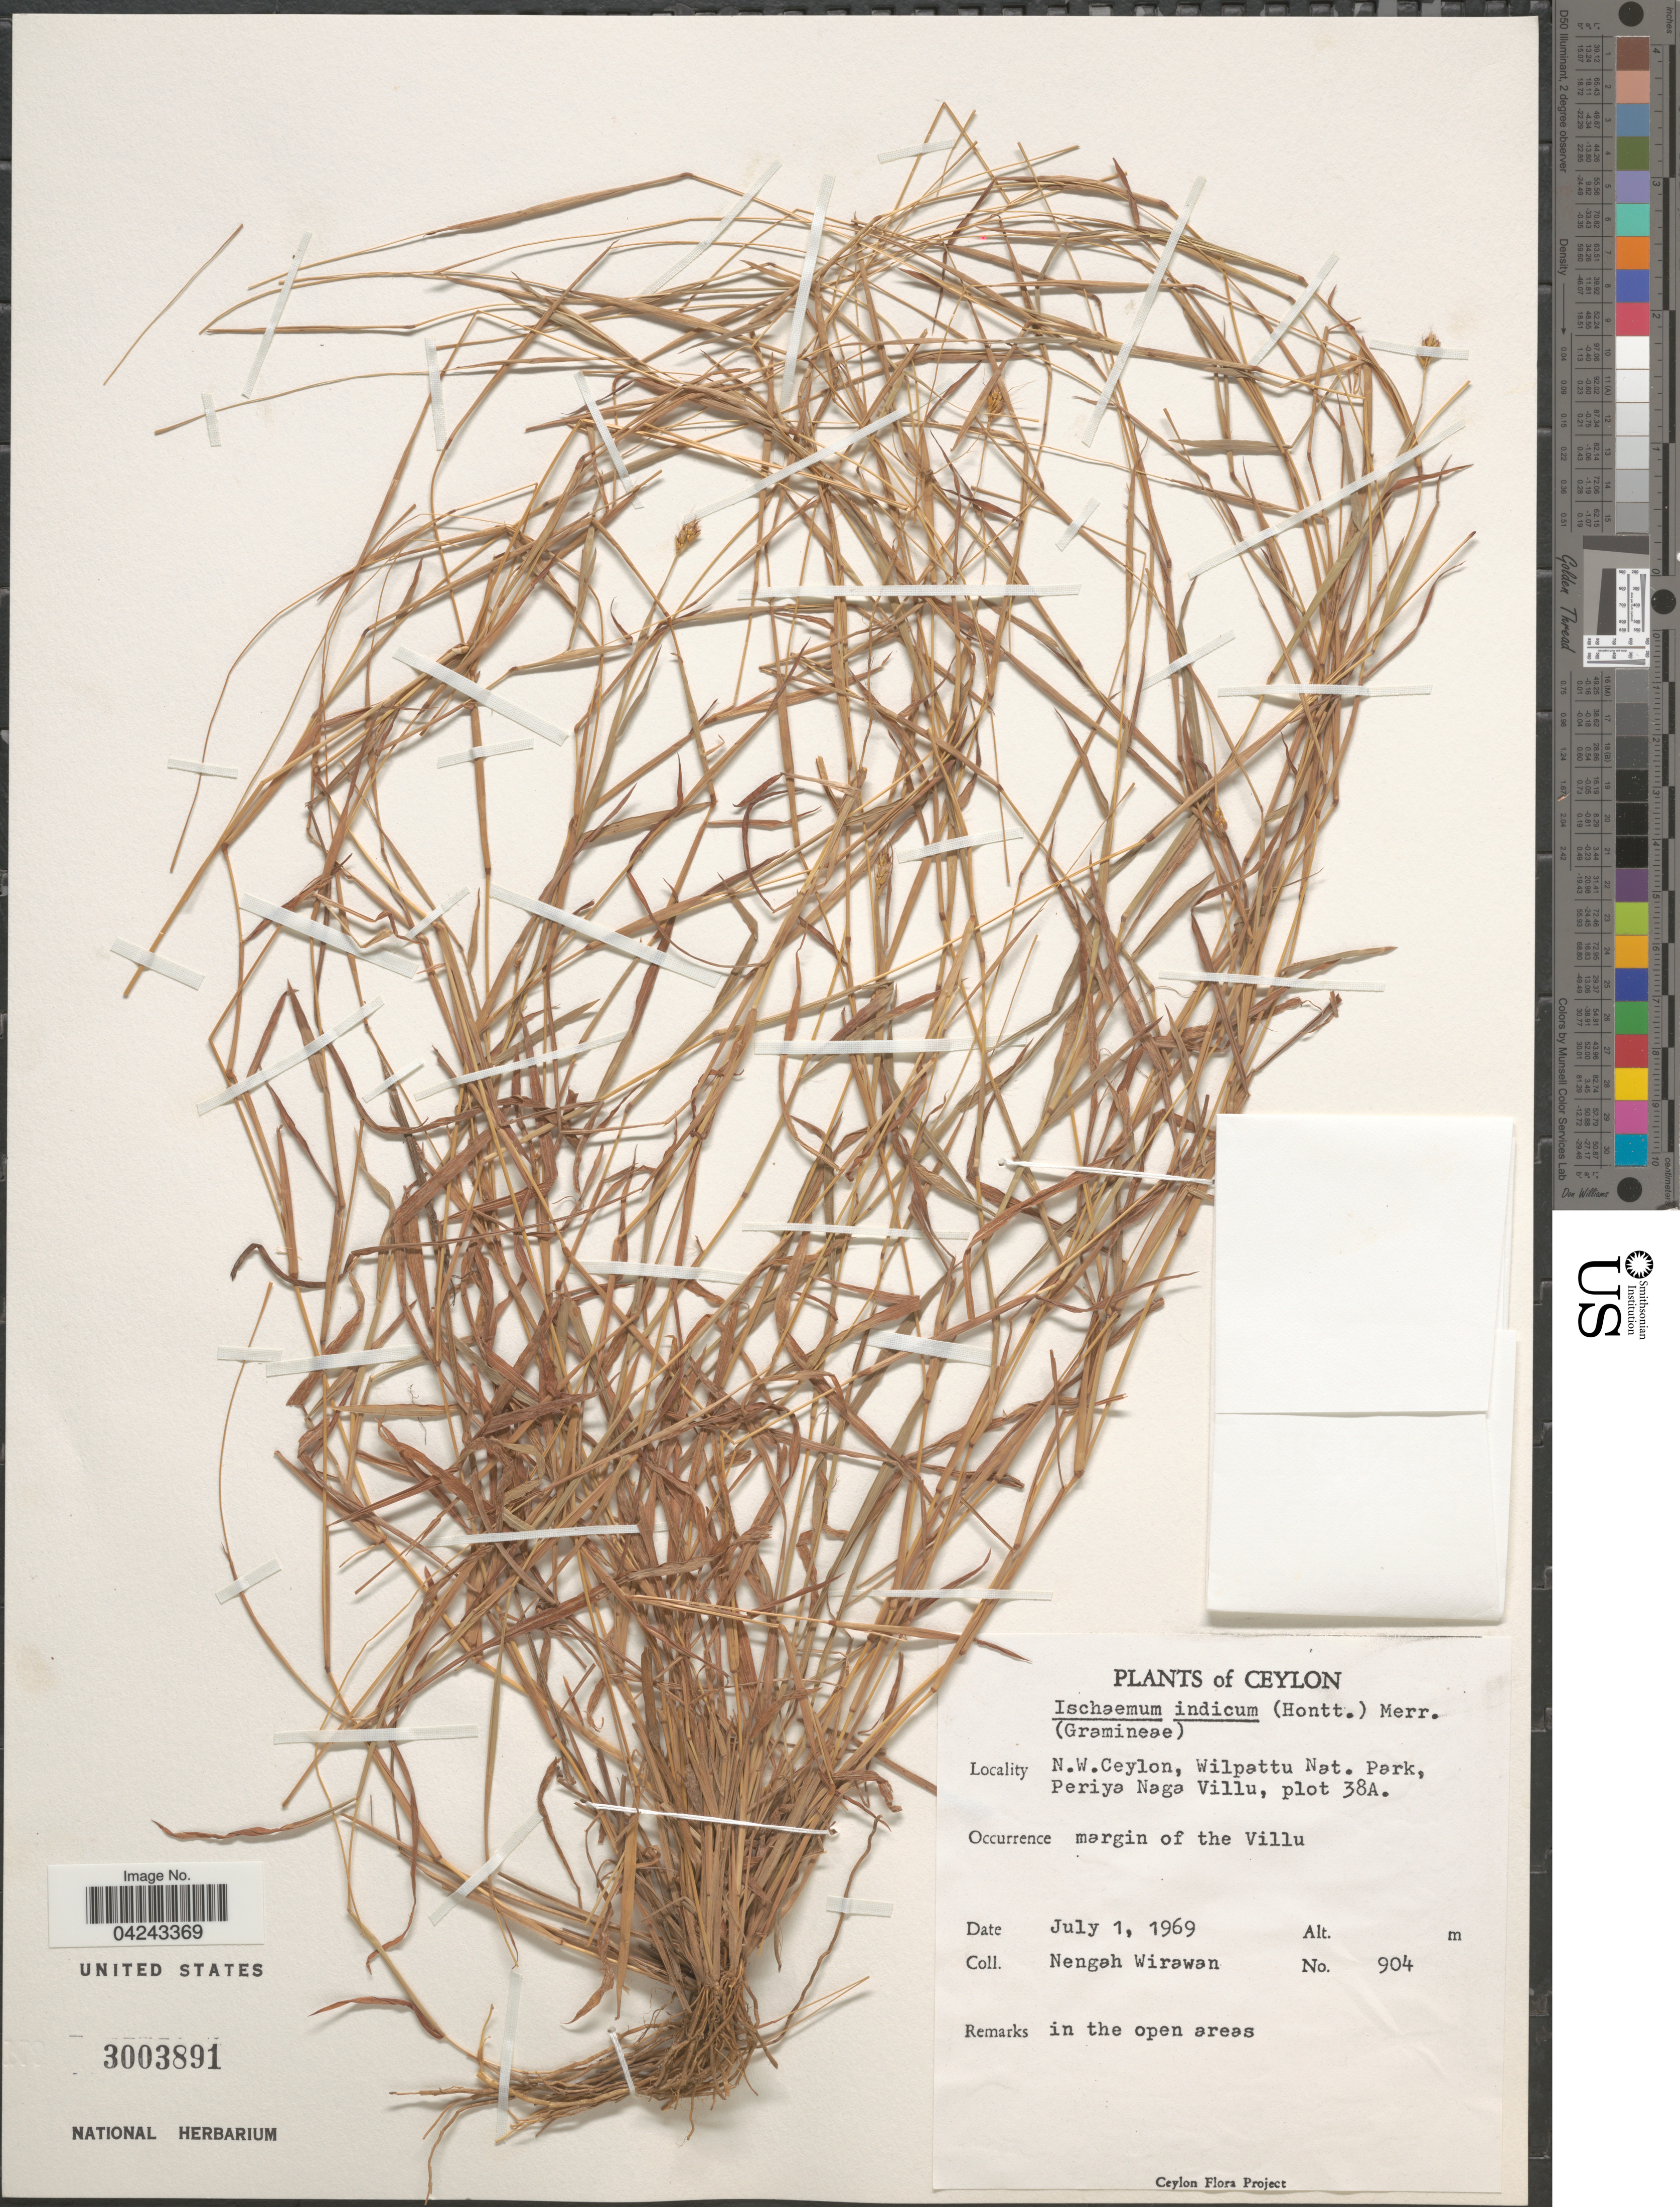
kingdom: Plantae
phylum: Tracheophyta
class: Liliopsida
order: Poales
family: Poaceae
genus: Ischaemum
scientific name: Ischaemum ciliare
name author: Retz.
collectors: N. Wirawan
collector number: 904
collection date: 1969-07-01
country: Sri Lanka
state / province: North Western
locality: Ceylon. N.W. Ceylon, Wilpattu Nat. Park, Periya Naga Villu, plot 38A. Margin of the Villu.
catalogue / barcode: US 3003891